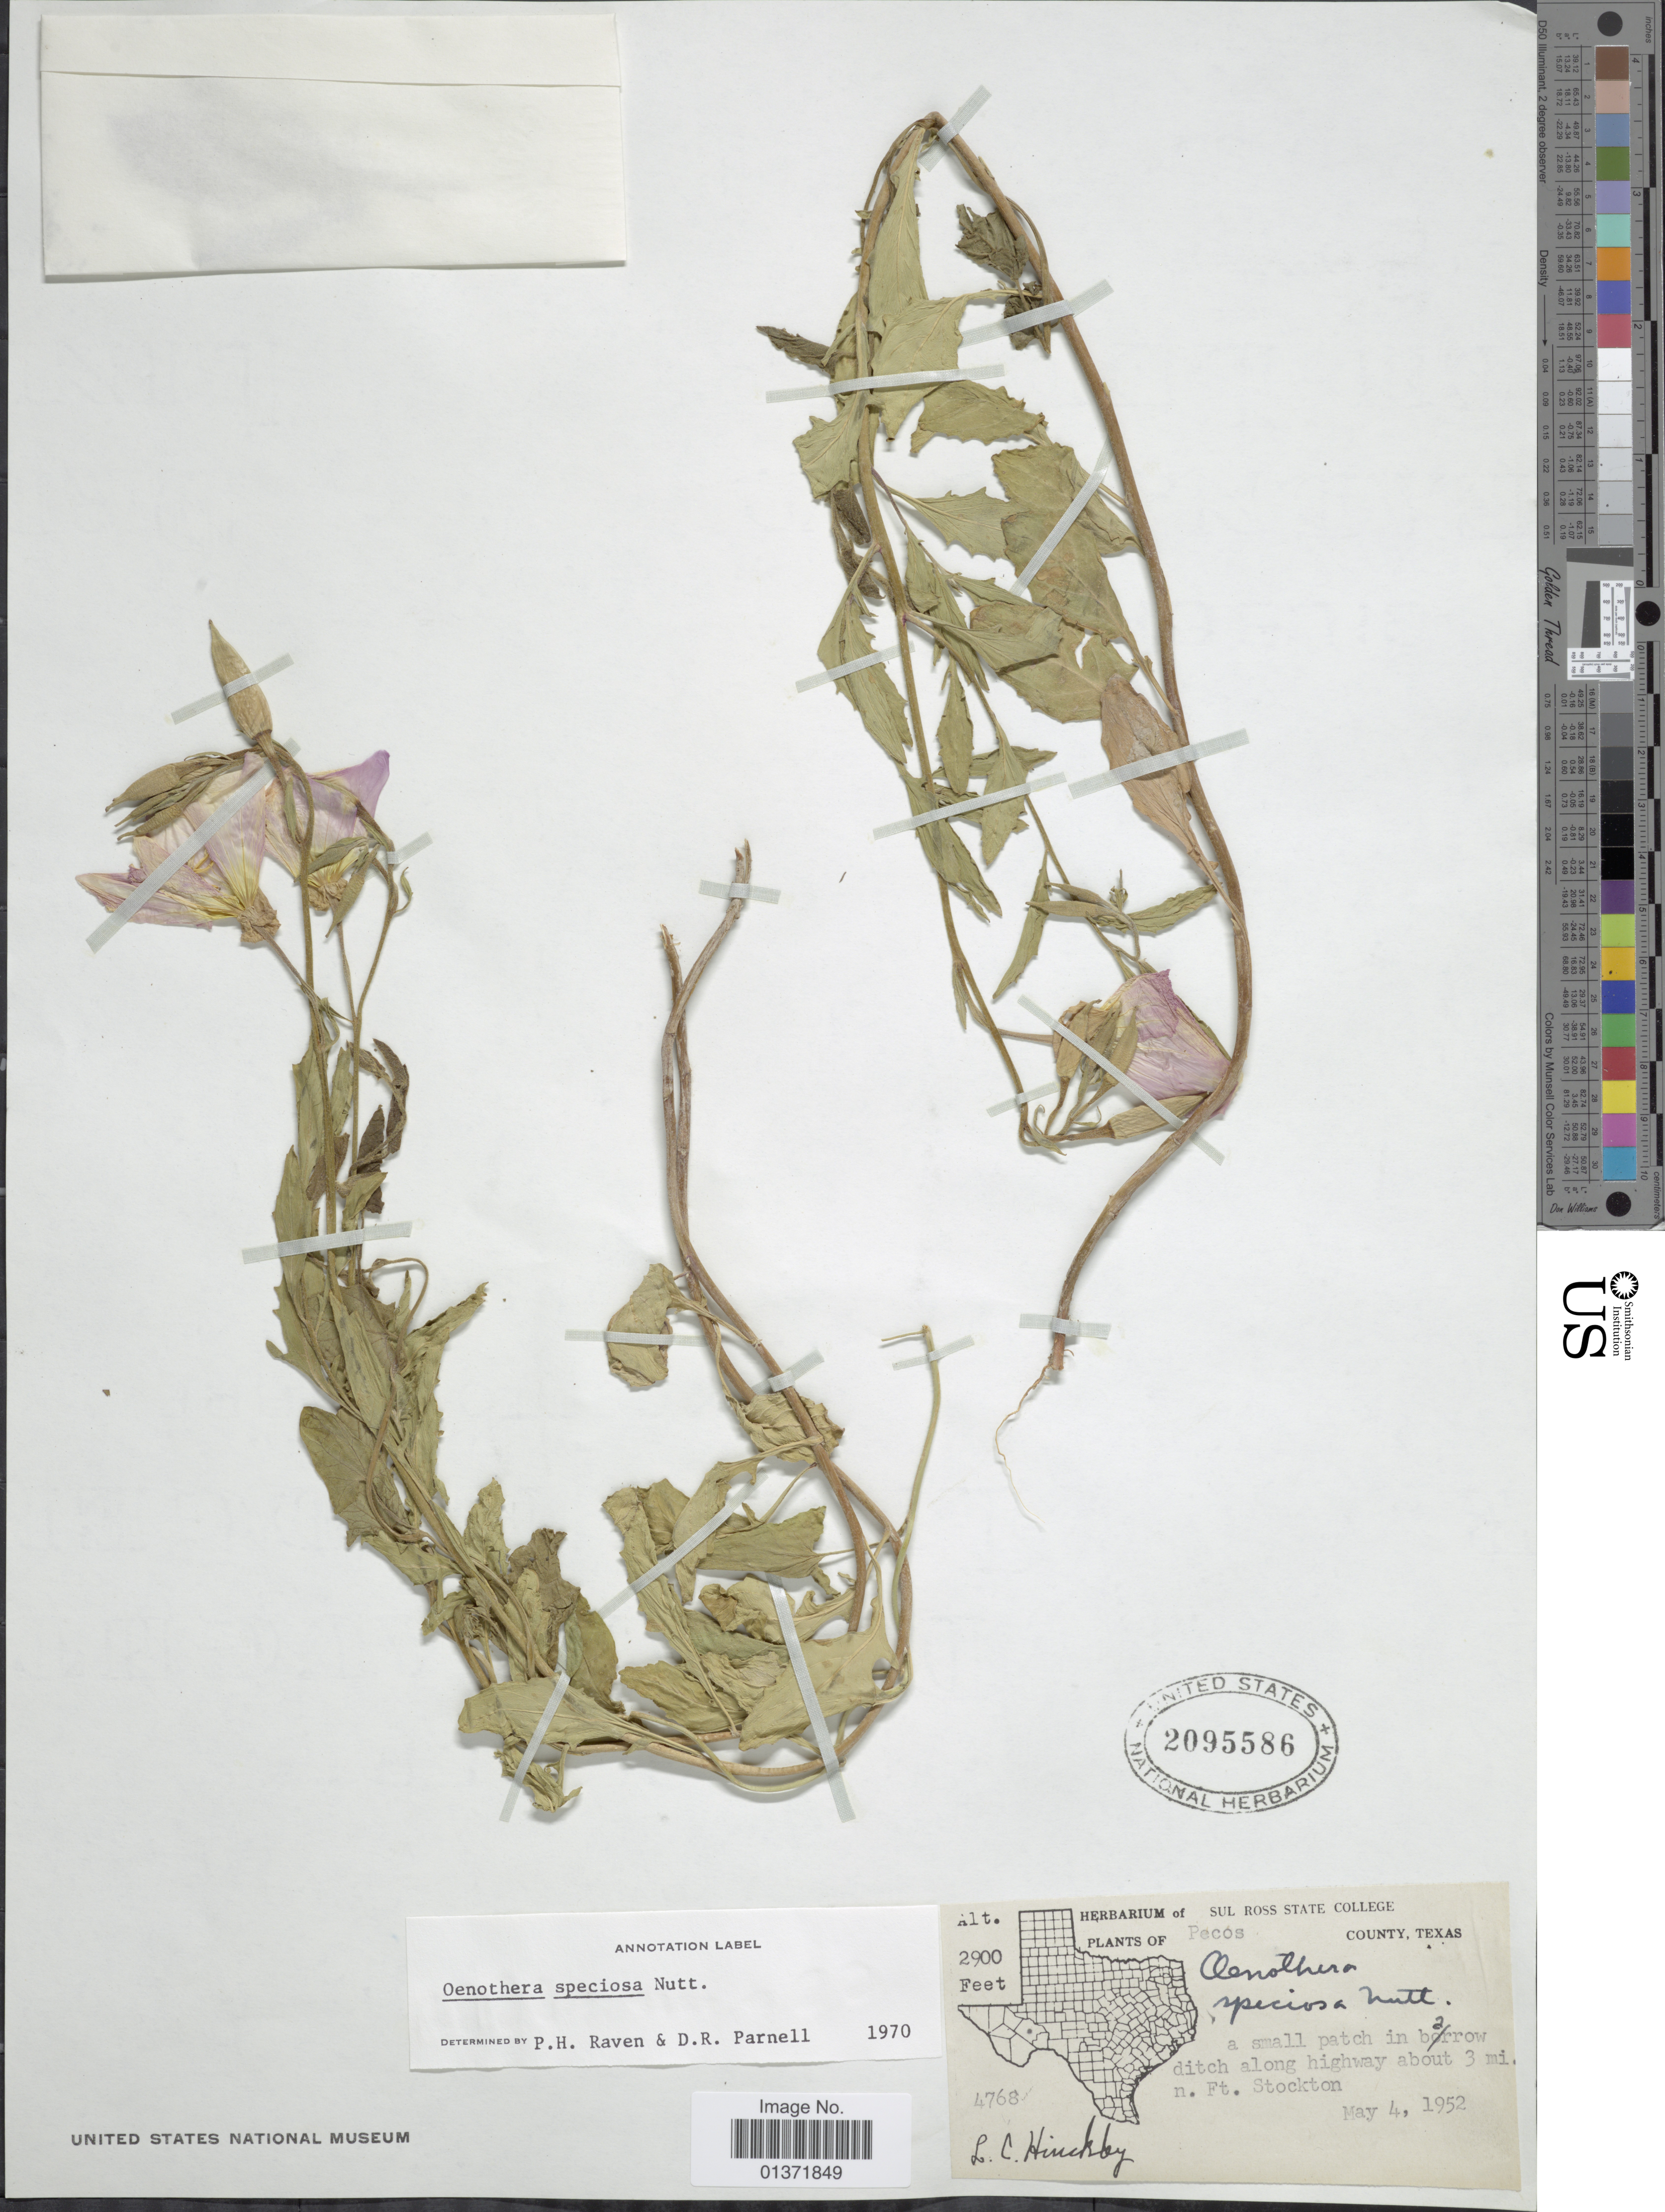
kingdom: Plantae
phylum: Tracheophyta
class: Magnoliopsida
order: Myrtales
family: Onagraceae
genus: Oenothera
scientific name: Oenothera speciosa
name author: Nutt.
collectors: L. Hinckley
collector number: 4768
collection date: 1952-05-04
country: United States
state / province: Texas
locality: A small patch in barrow ditch along highway about 3 mi. N Ft. Stockton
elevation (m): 884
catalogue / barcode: US 2095586